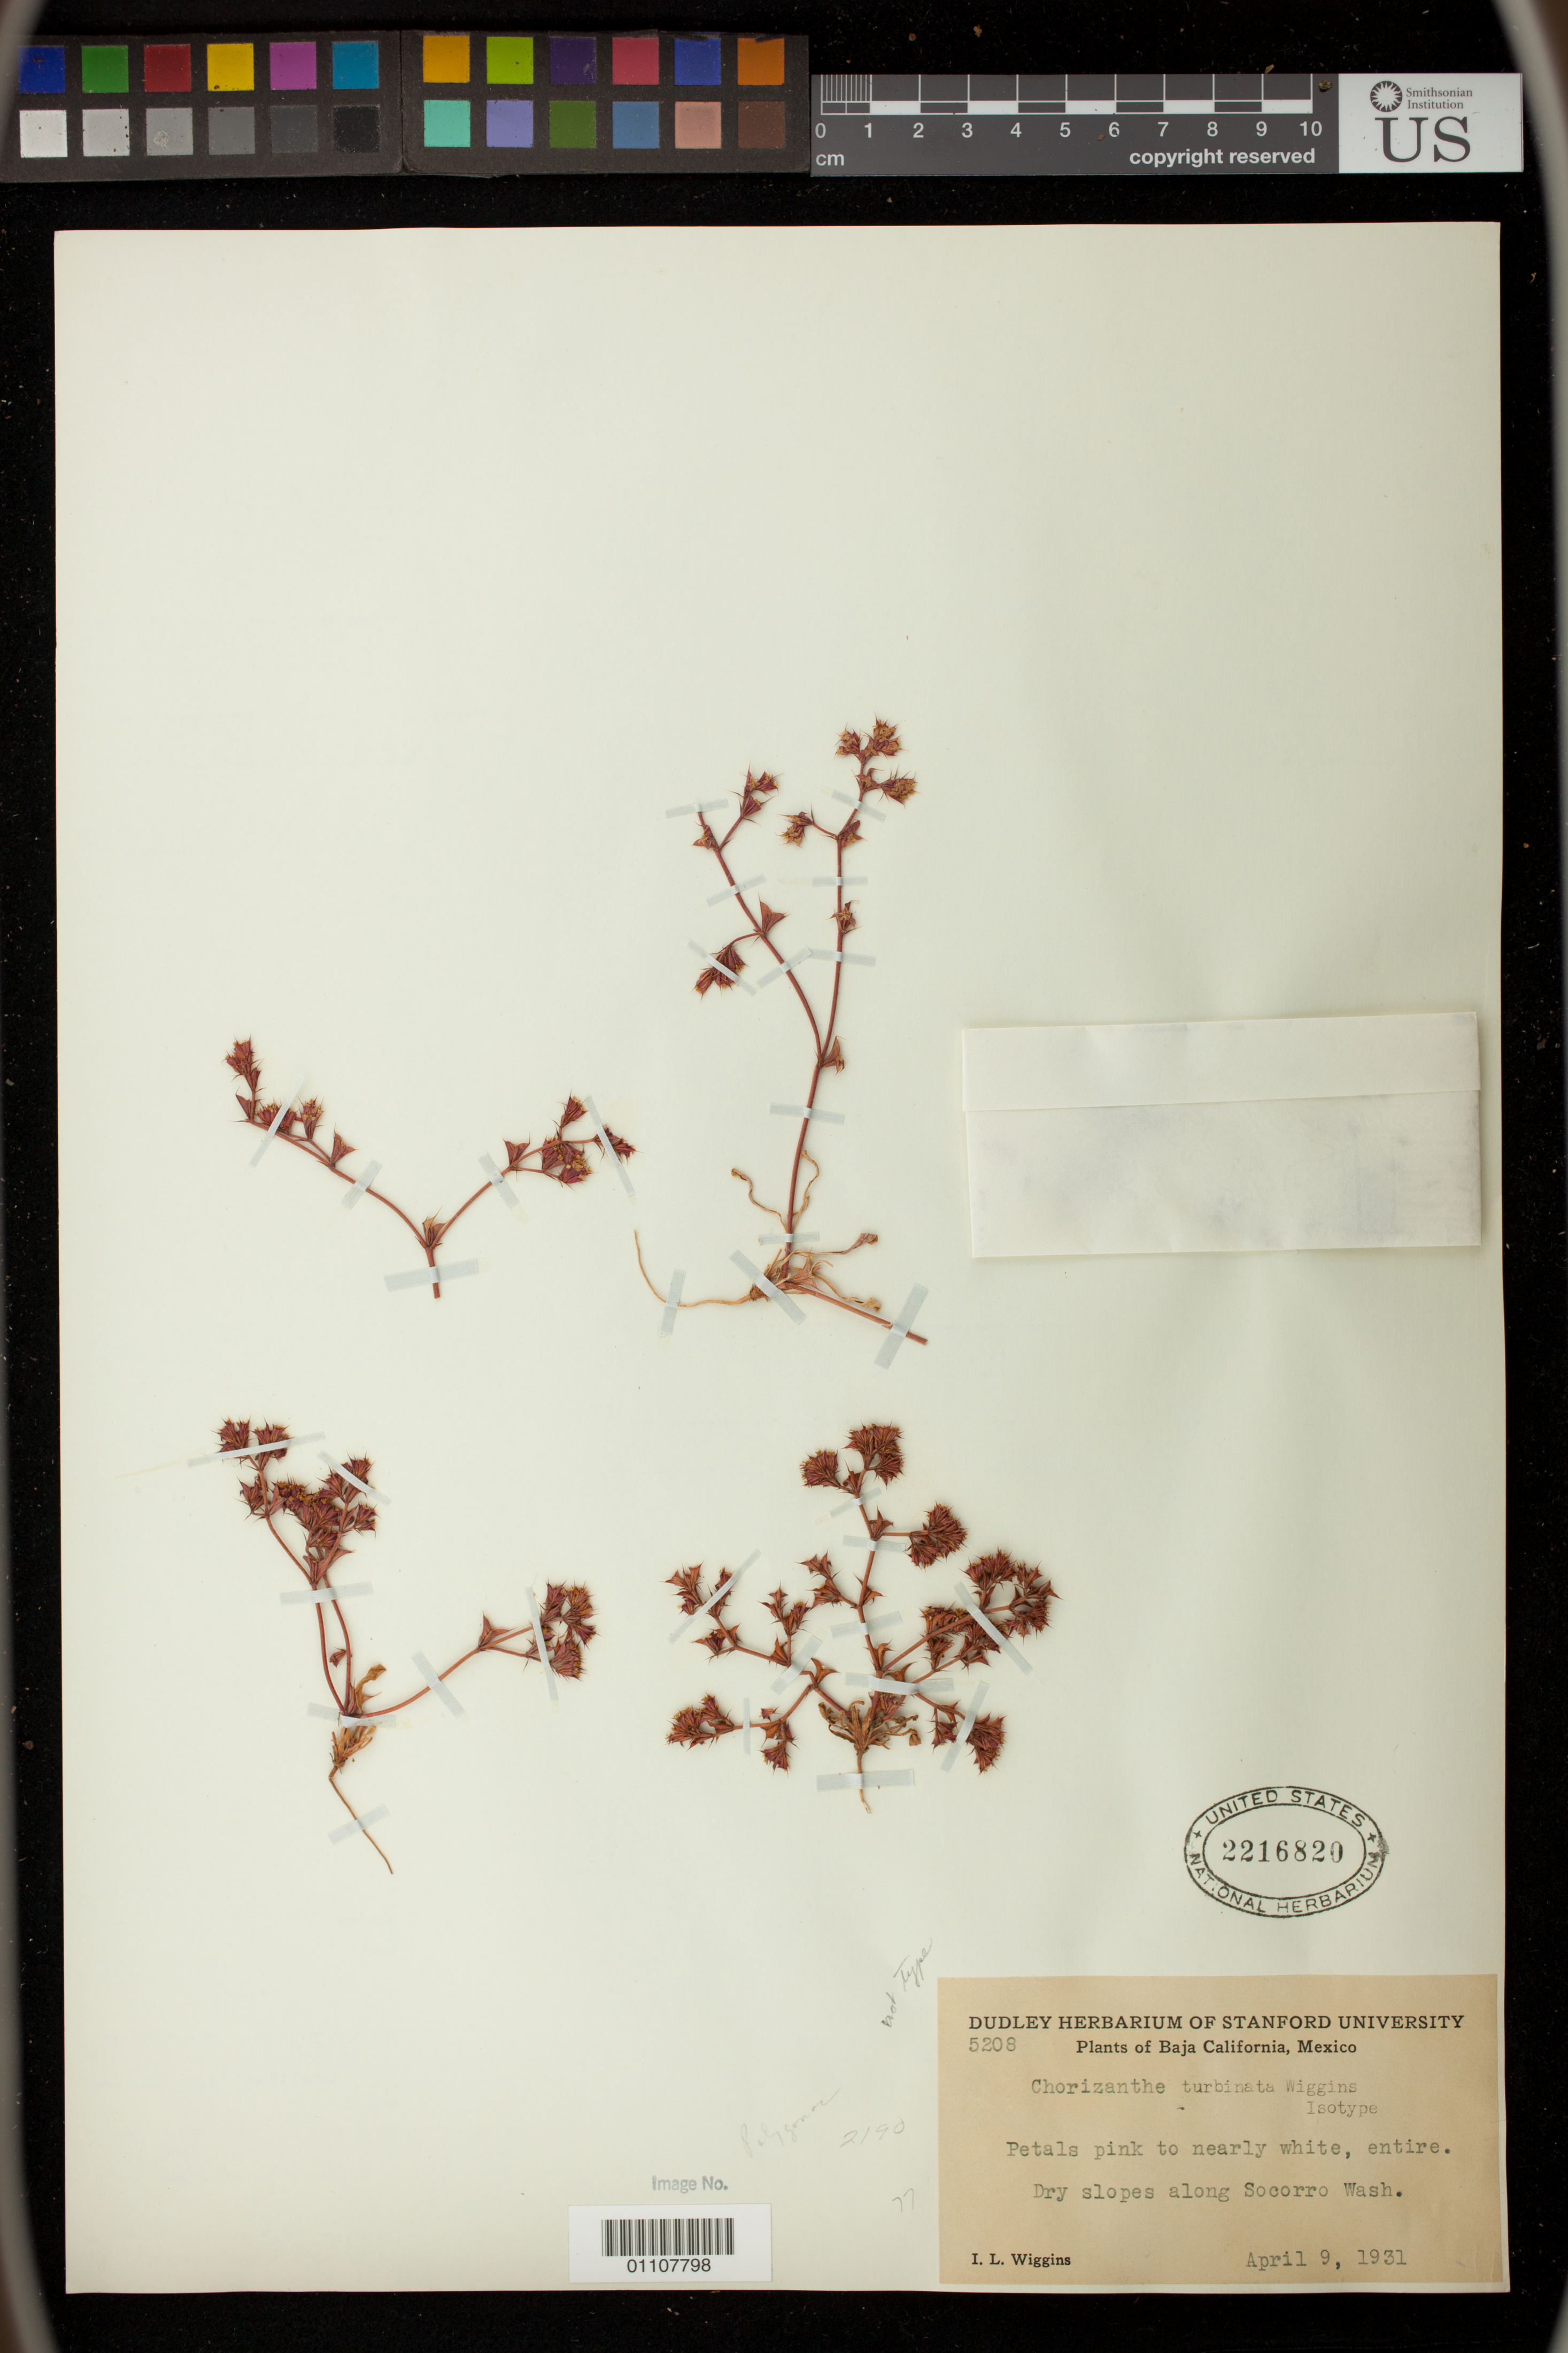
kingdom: Plantae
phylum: Tracheophyta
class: Magnoliopsida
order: Caryophyllales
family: Polygonaceae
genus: Chorizanthe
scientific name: Chorizanthe turbinata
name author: Wiggins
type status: Isotype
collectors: I. L. Wiggins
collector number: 5208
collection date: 1931-04-09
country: Mexico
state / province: Baja California Norte / Baja California Sur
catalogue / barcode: US 2216820